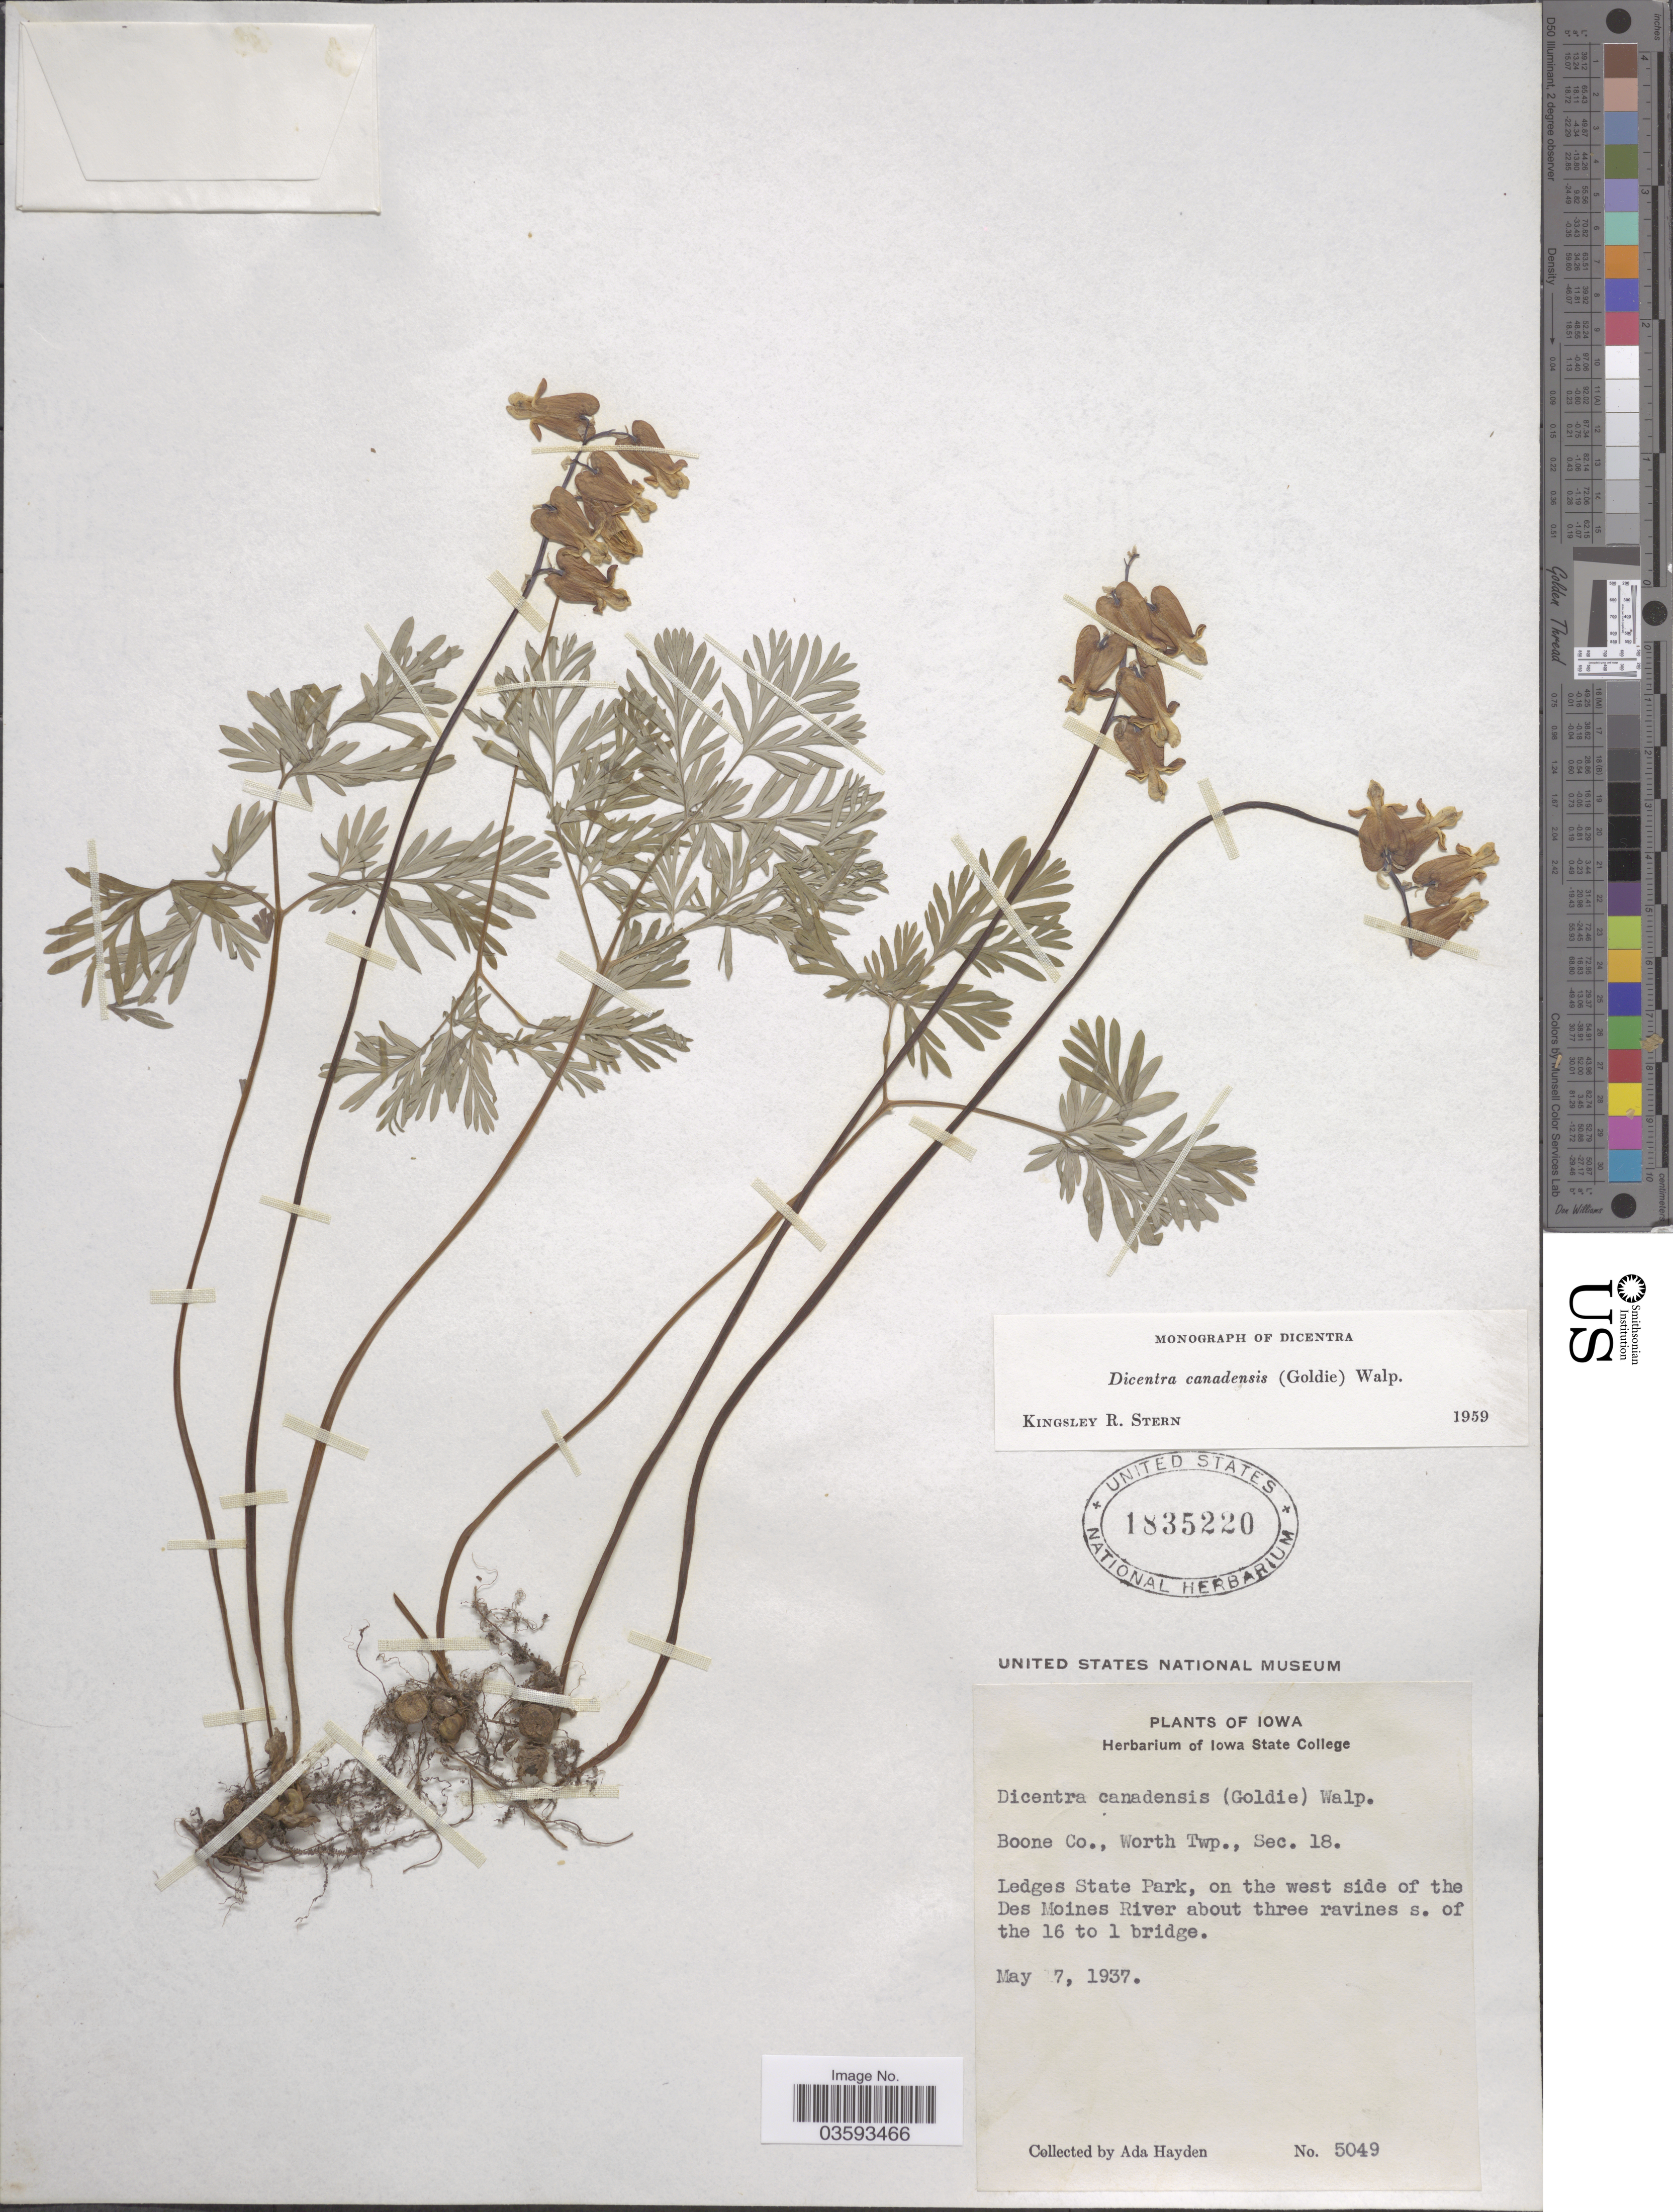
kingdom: Plantae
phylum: Tracheophyta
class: Magnoliopsida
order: Ranunculales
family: Papaveraceae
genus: Dicentra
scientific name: Dicentra canadensis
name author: (Goldie) Walp.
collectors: Ada Hayden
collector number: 5049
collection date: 1937-05-07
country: United States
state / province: Iowa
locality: Boone Co., Worth Twp., Sec. 18. Ledges State Park, on the west side of the Des Moines River about three ravines s. of the 16 to 1 bridge.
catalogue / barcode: US 1835220